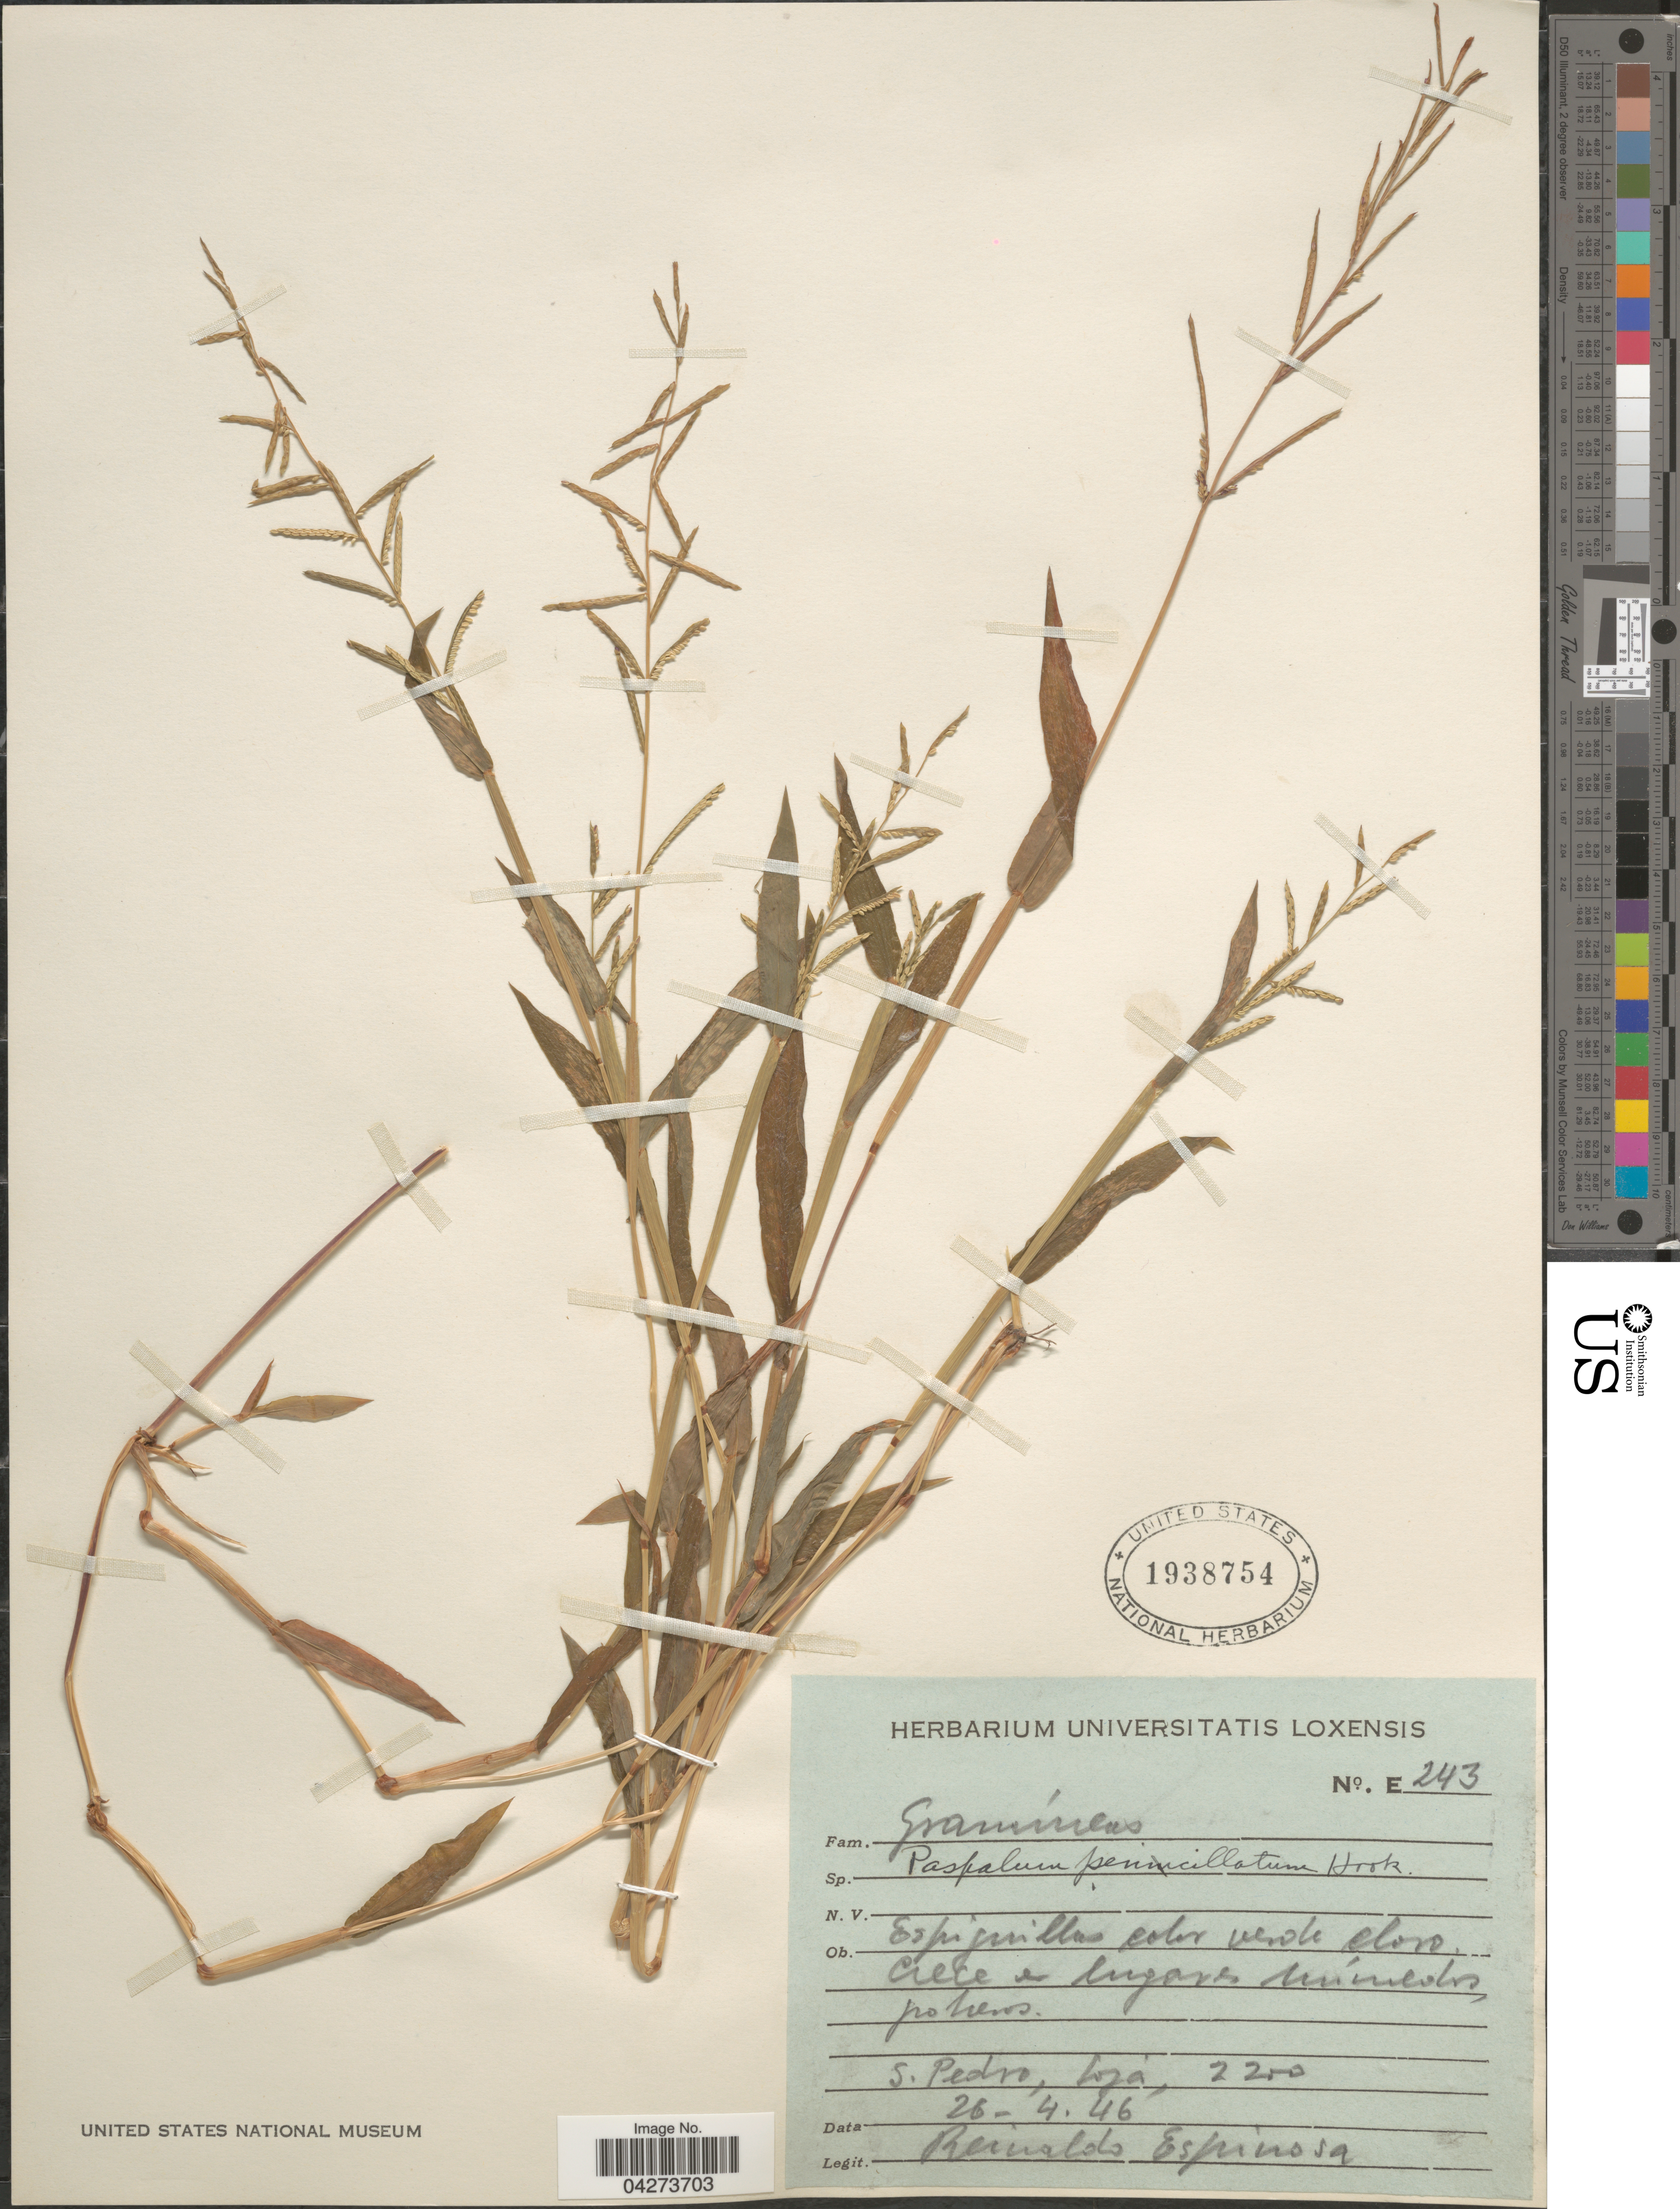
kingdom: Plantae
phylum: Tracheophyta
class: Liliopsida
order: Poales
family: Poaceae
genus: Paspalum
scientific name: Paspalum penicillatum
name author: Hook. f.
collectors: R. Espinosa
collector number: E243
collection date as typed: Transcribed d/m/y: 26/4/46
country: Ecuador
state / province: Loja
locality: San Pedro, Loja.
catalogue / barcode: US 1938754